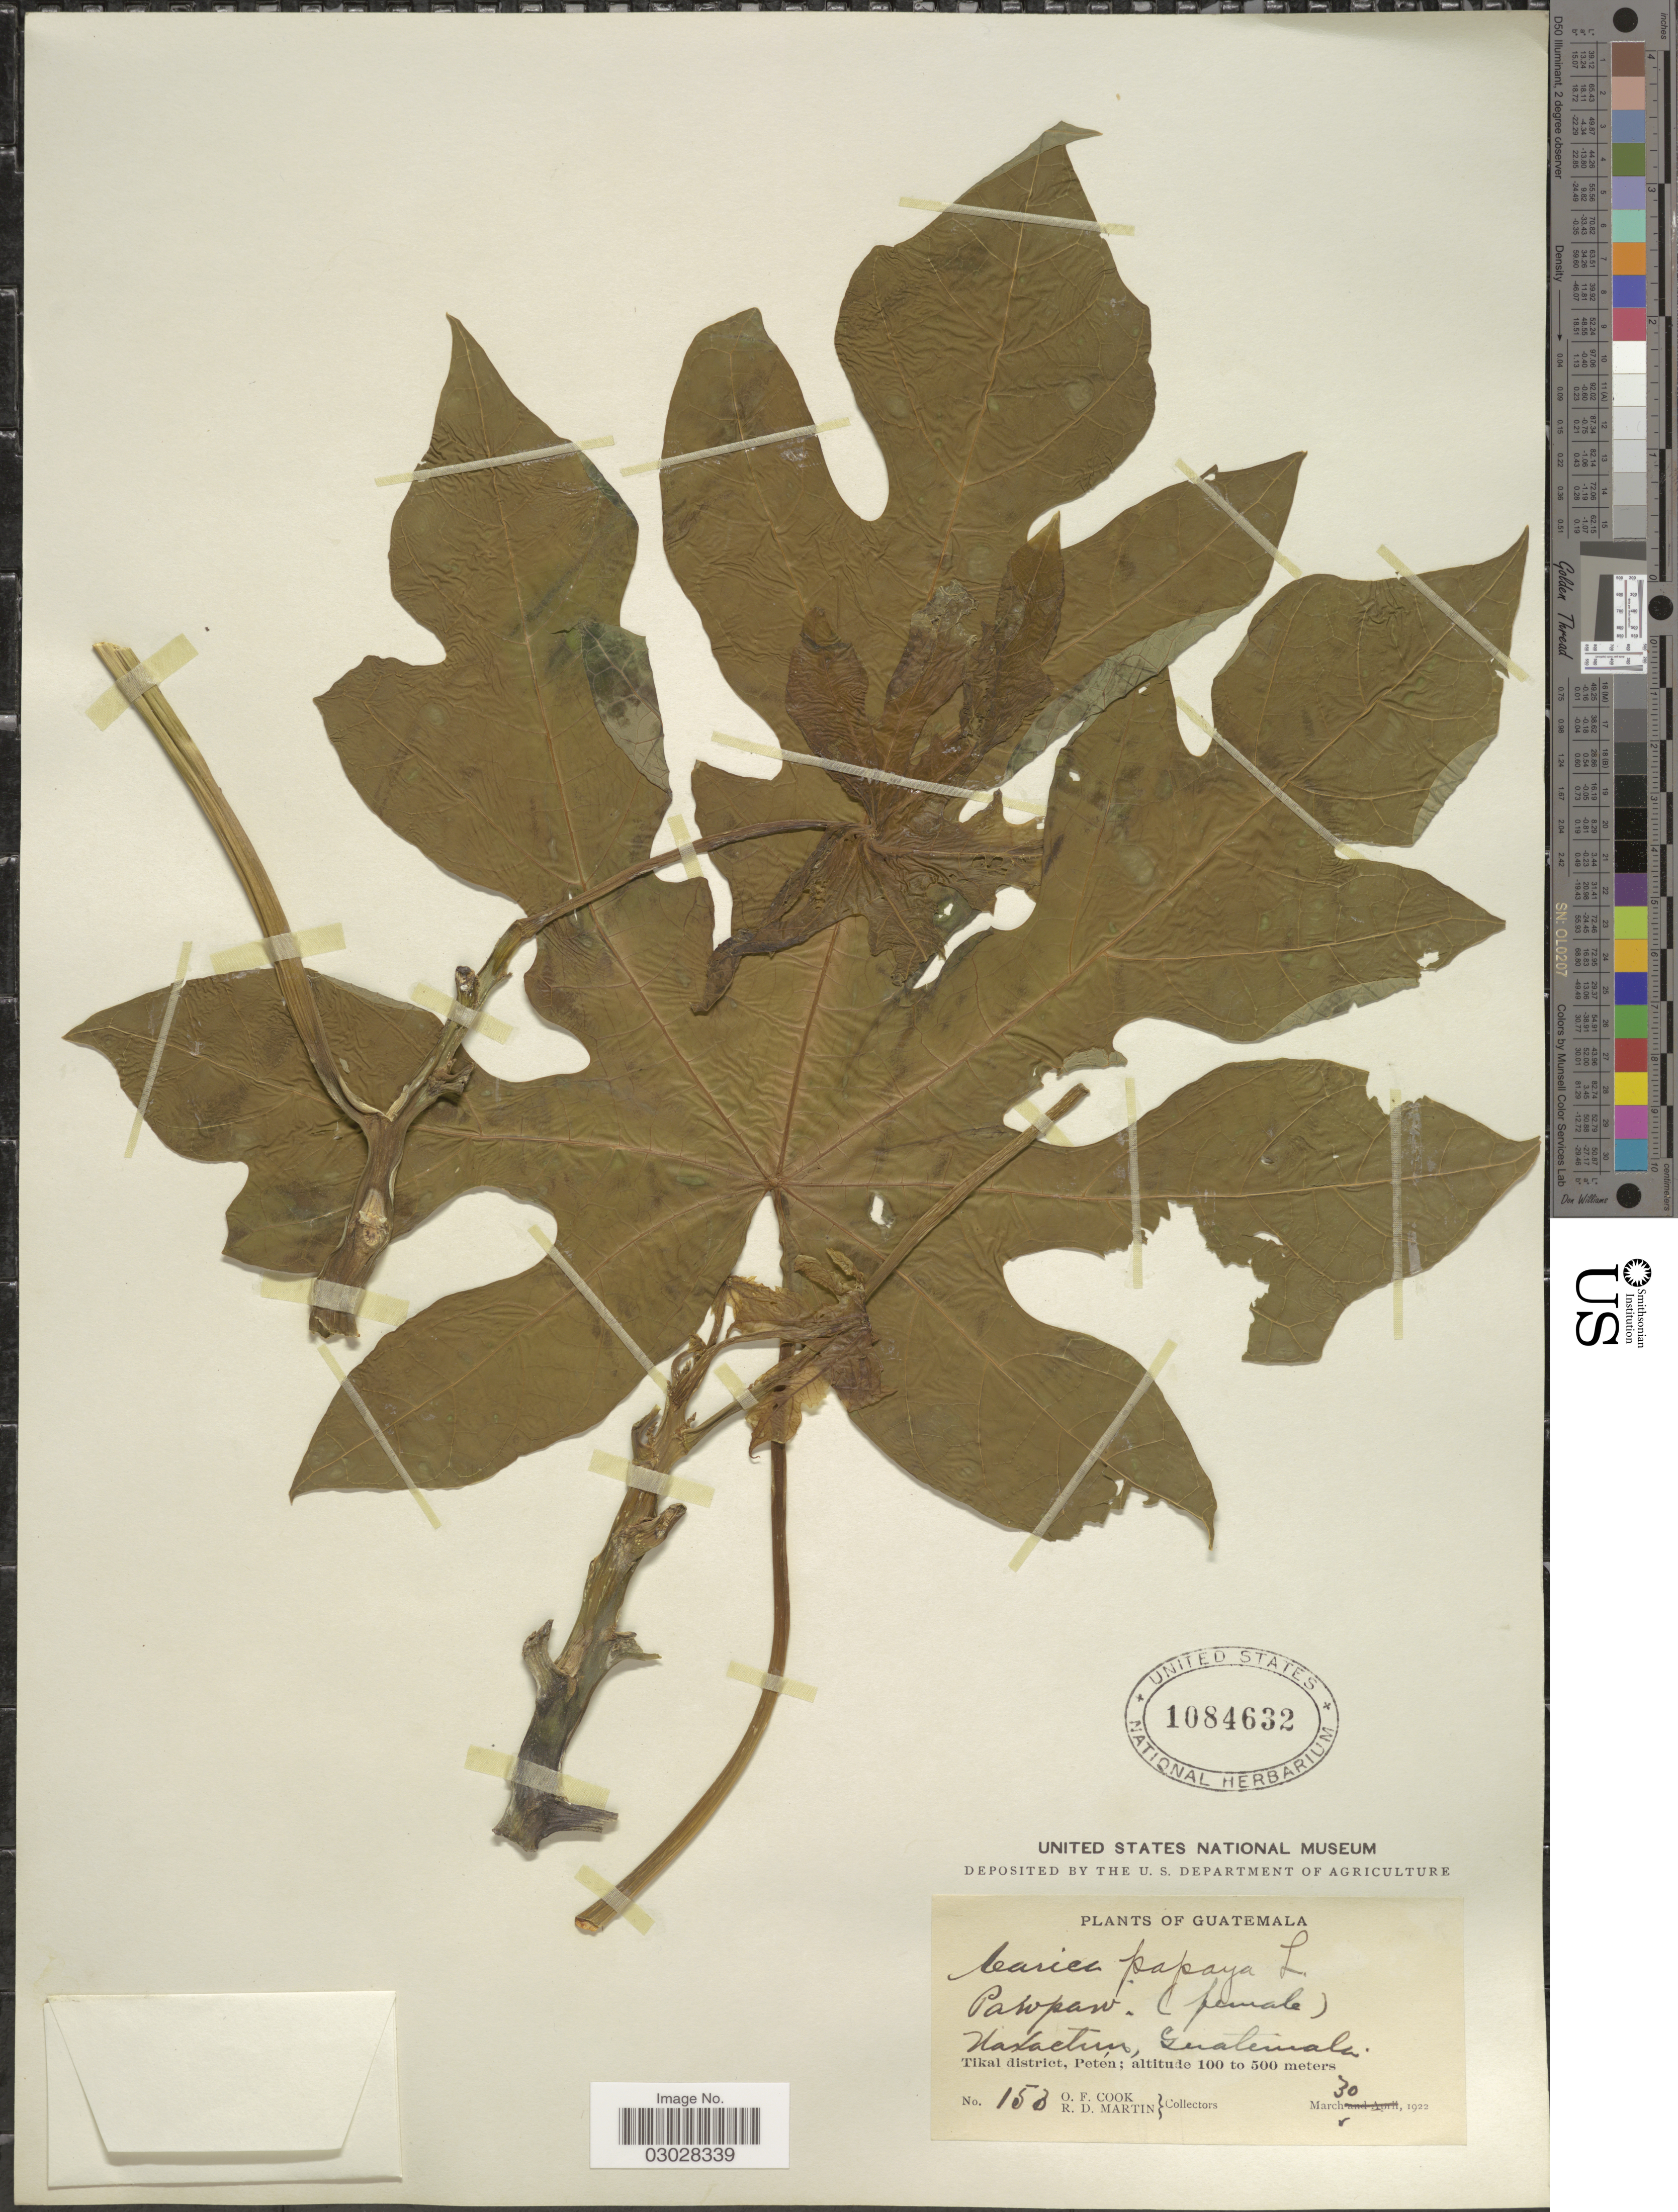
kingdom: Plantae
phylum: Tracheophyta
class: Magnoliopsida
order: Brassicales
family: Caricaceae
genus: Carica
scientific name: Carica papaya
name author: L.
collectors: O. F. Cook & R. D. Martin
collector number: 153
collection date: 1922-03-30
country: Guatemala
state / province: El Petén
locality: Uaxactun. Tikal district, Petén.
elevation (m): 100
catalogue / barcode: US 1084632